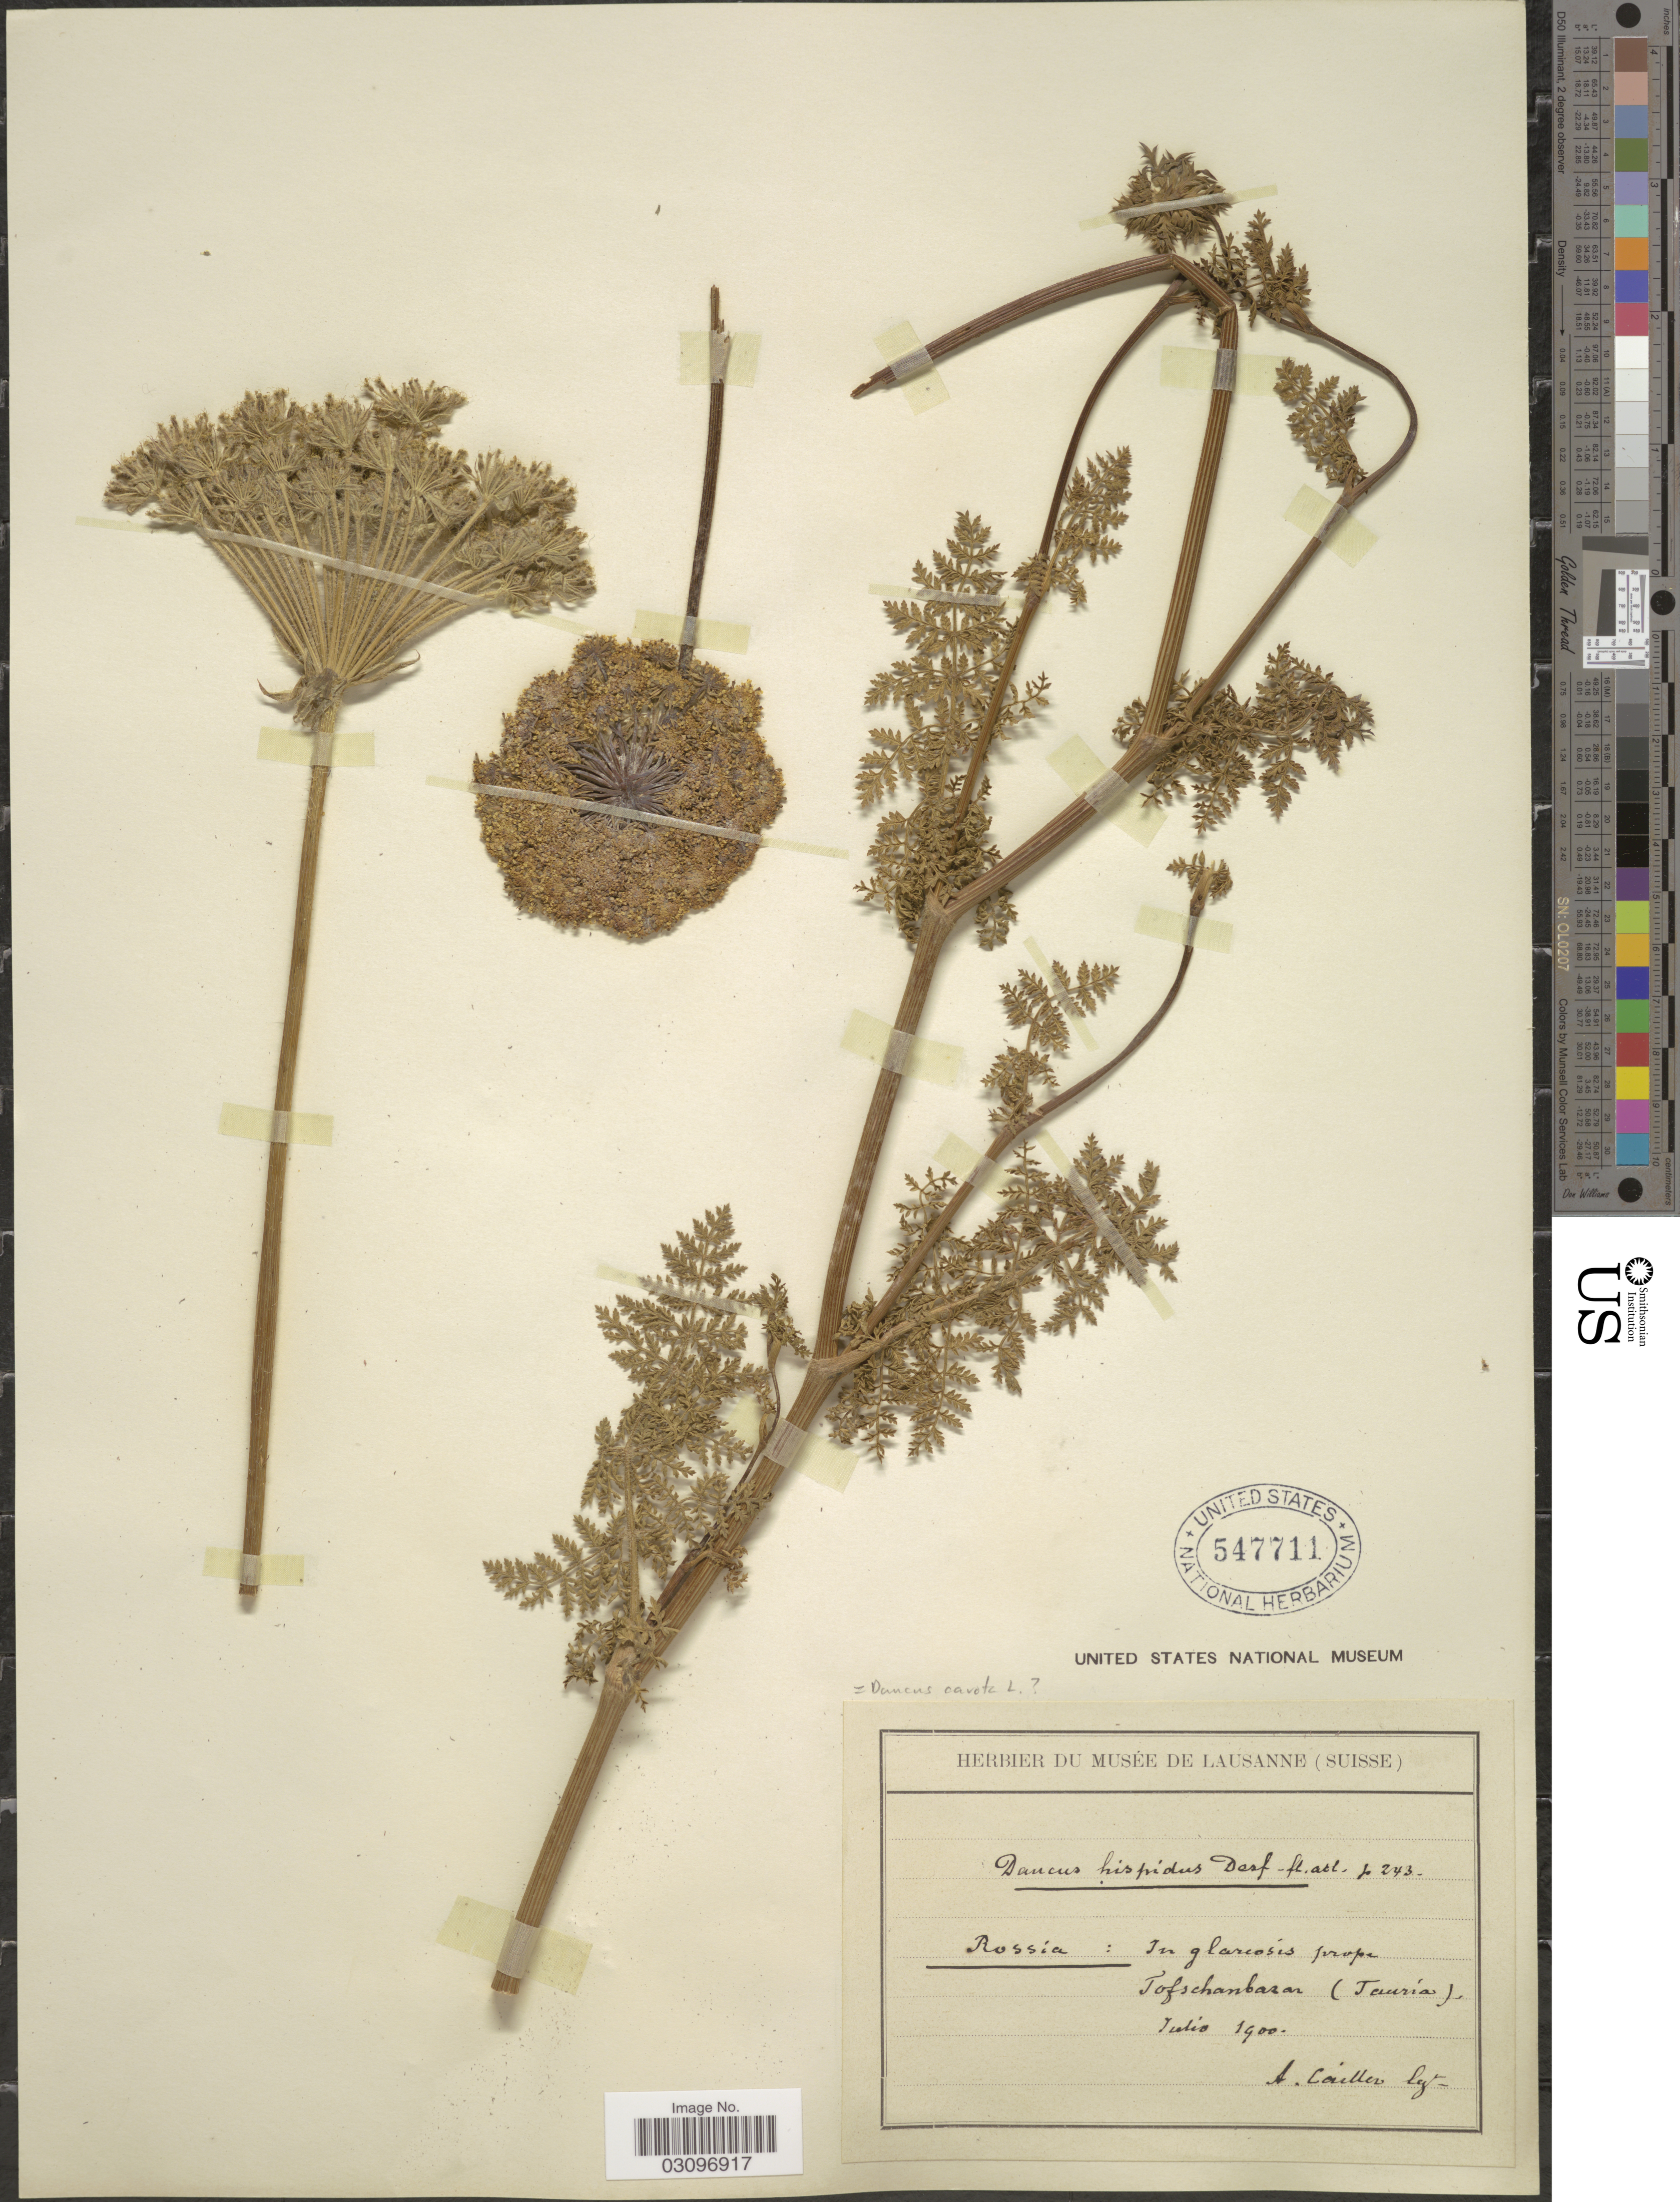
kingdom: Plantae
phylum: Tracheophyta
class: Magnoliopsida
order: Apiales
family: Apiaceae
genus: Daucus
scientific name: Daucus carota subsp. carota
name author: L.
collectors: A. Cailler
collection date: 1900-07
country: Ukraine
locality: Rossia: In glareosis prope Tofschanbazar (Tauria).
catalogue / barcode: US 547711